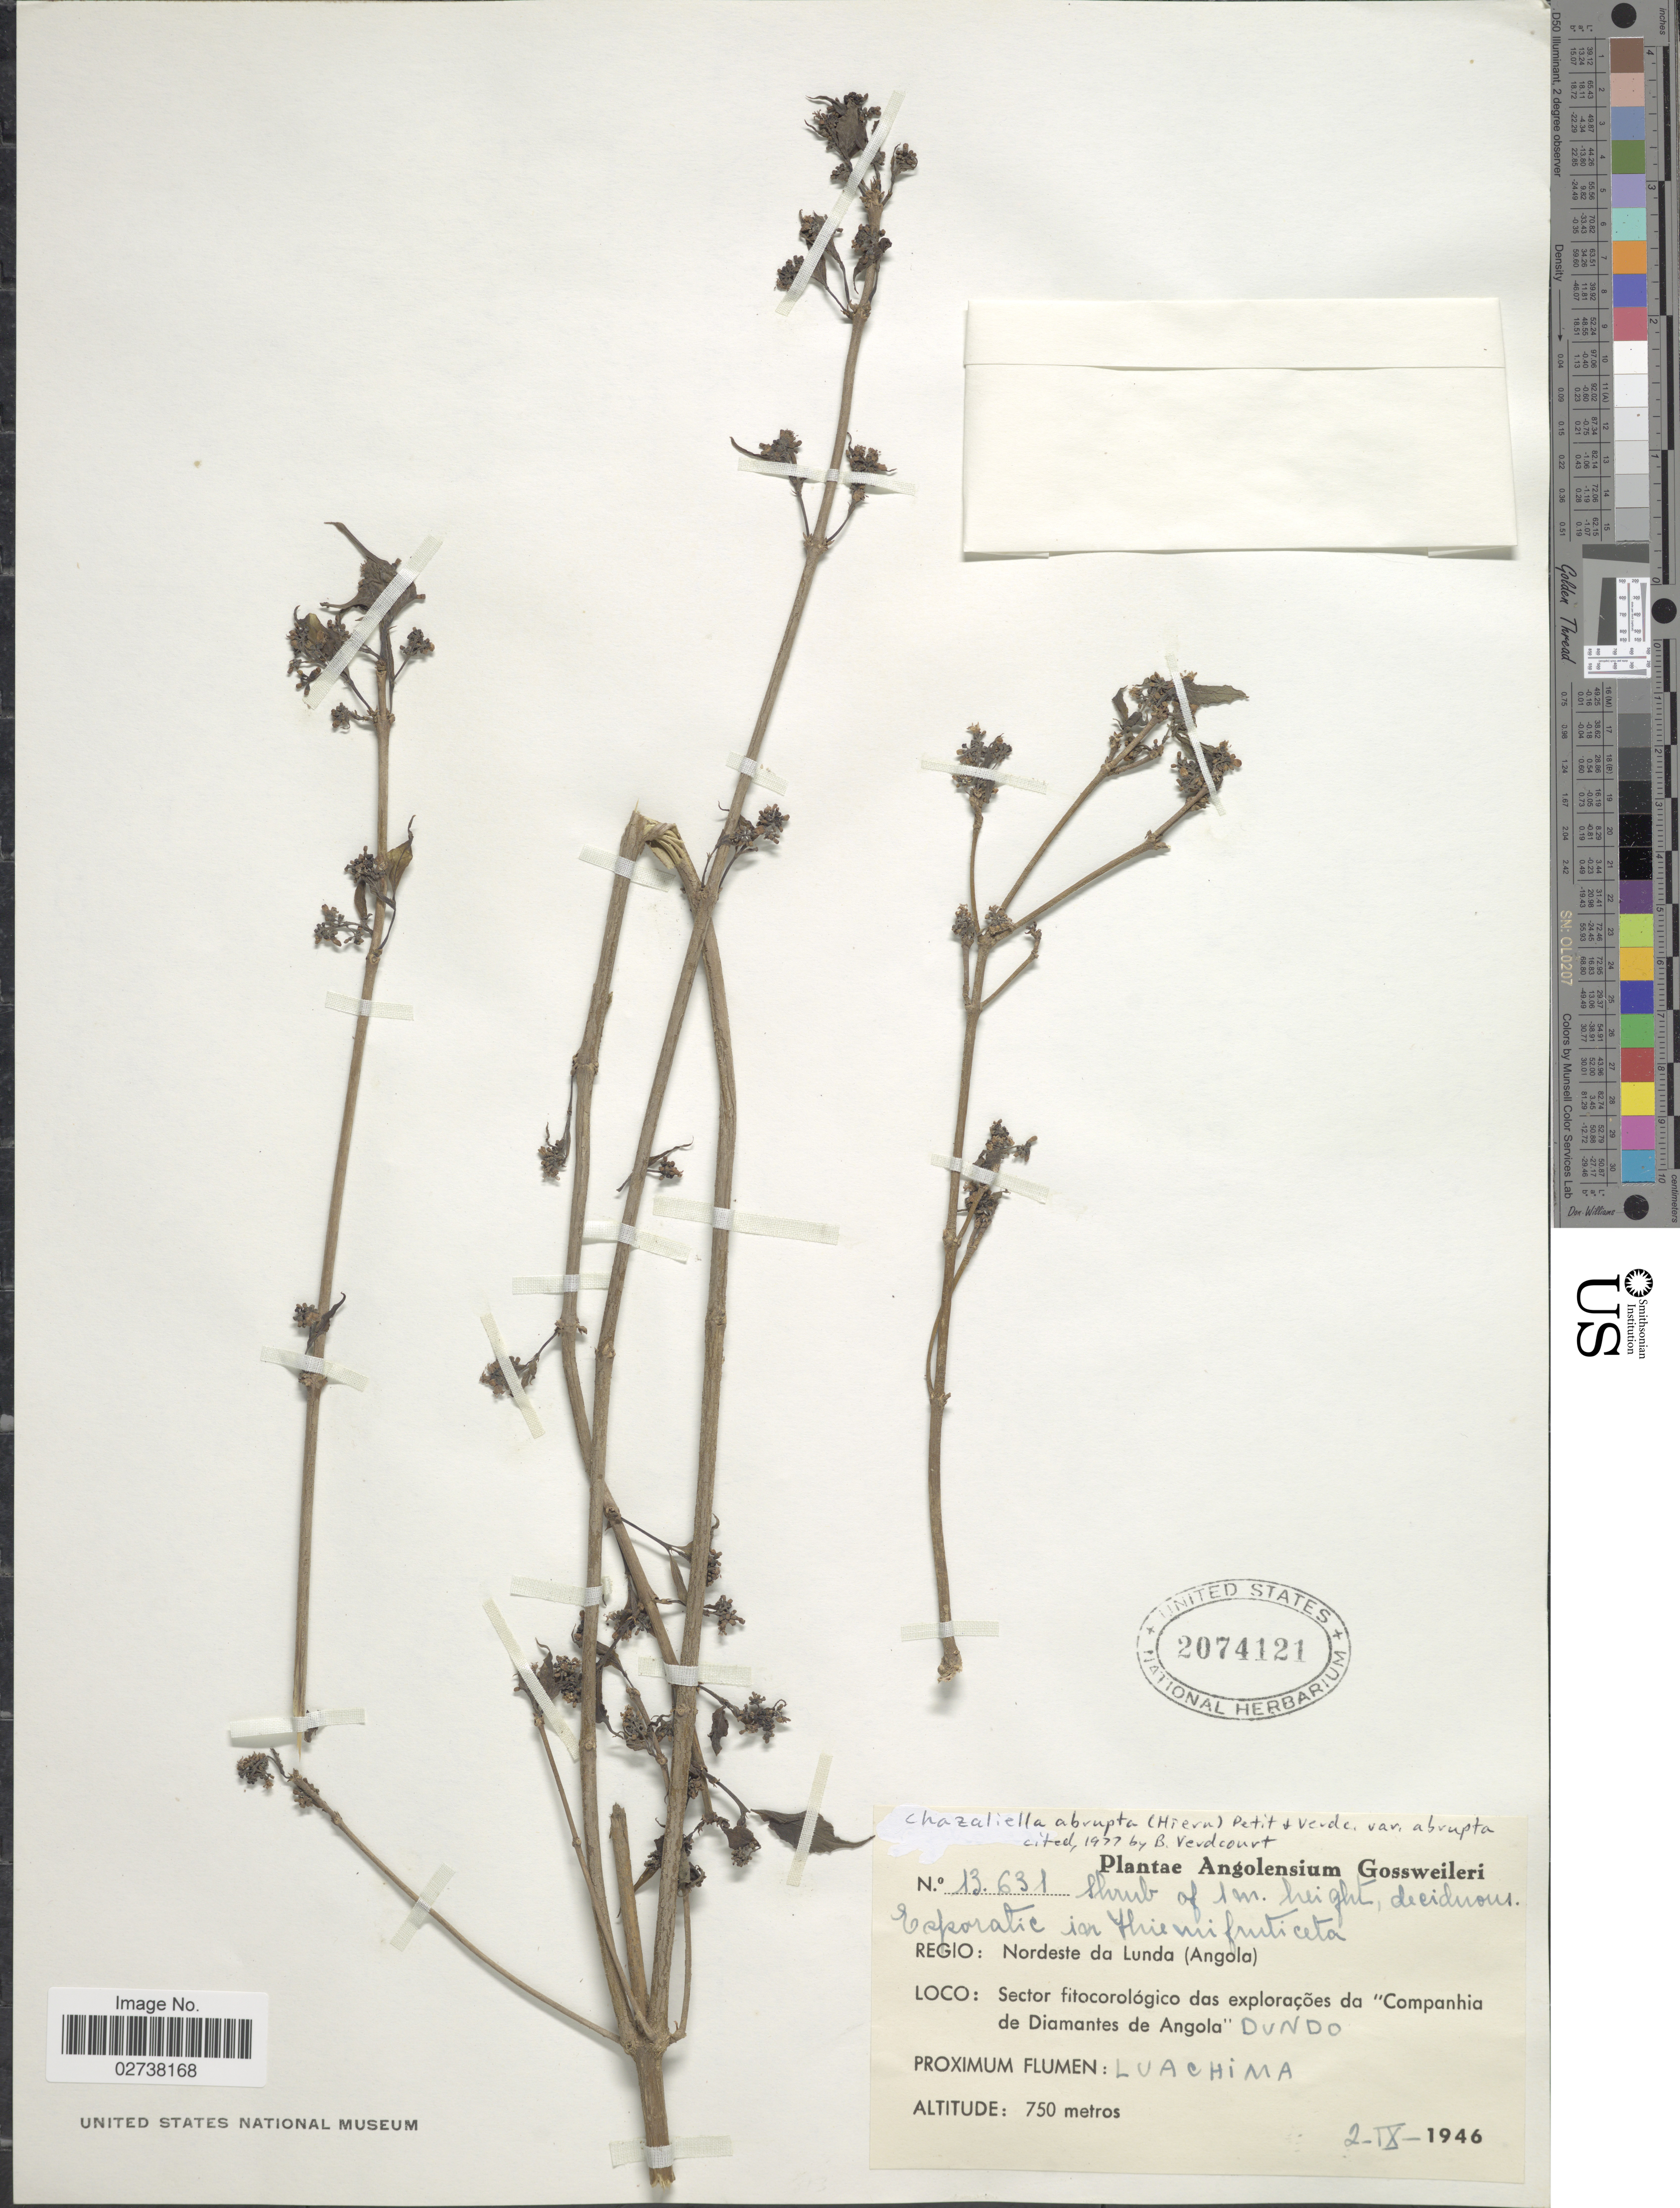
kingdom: Plantae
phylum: Tracheophyta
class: Magnoliopsida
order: Gentianales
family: Rubiaceae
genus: Chazaliella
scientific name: Chazaliella abrupta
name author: (Hiern) E.M.A. Petit & Verdc.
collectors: -. Gossweiler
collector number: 13631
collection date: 1946-09-02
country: Angola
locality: Noreste da Lunda (Angola), Sector fitocorologica das exploracoes da "Companhoia de Diamtes de Angola" Dundo, Proximum Flumen: Luachima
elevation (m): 750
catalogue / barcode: US 2074121